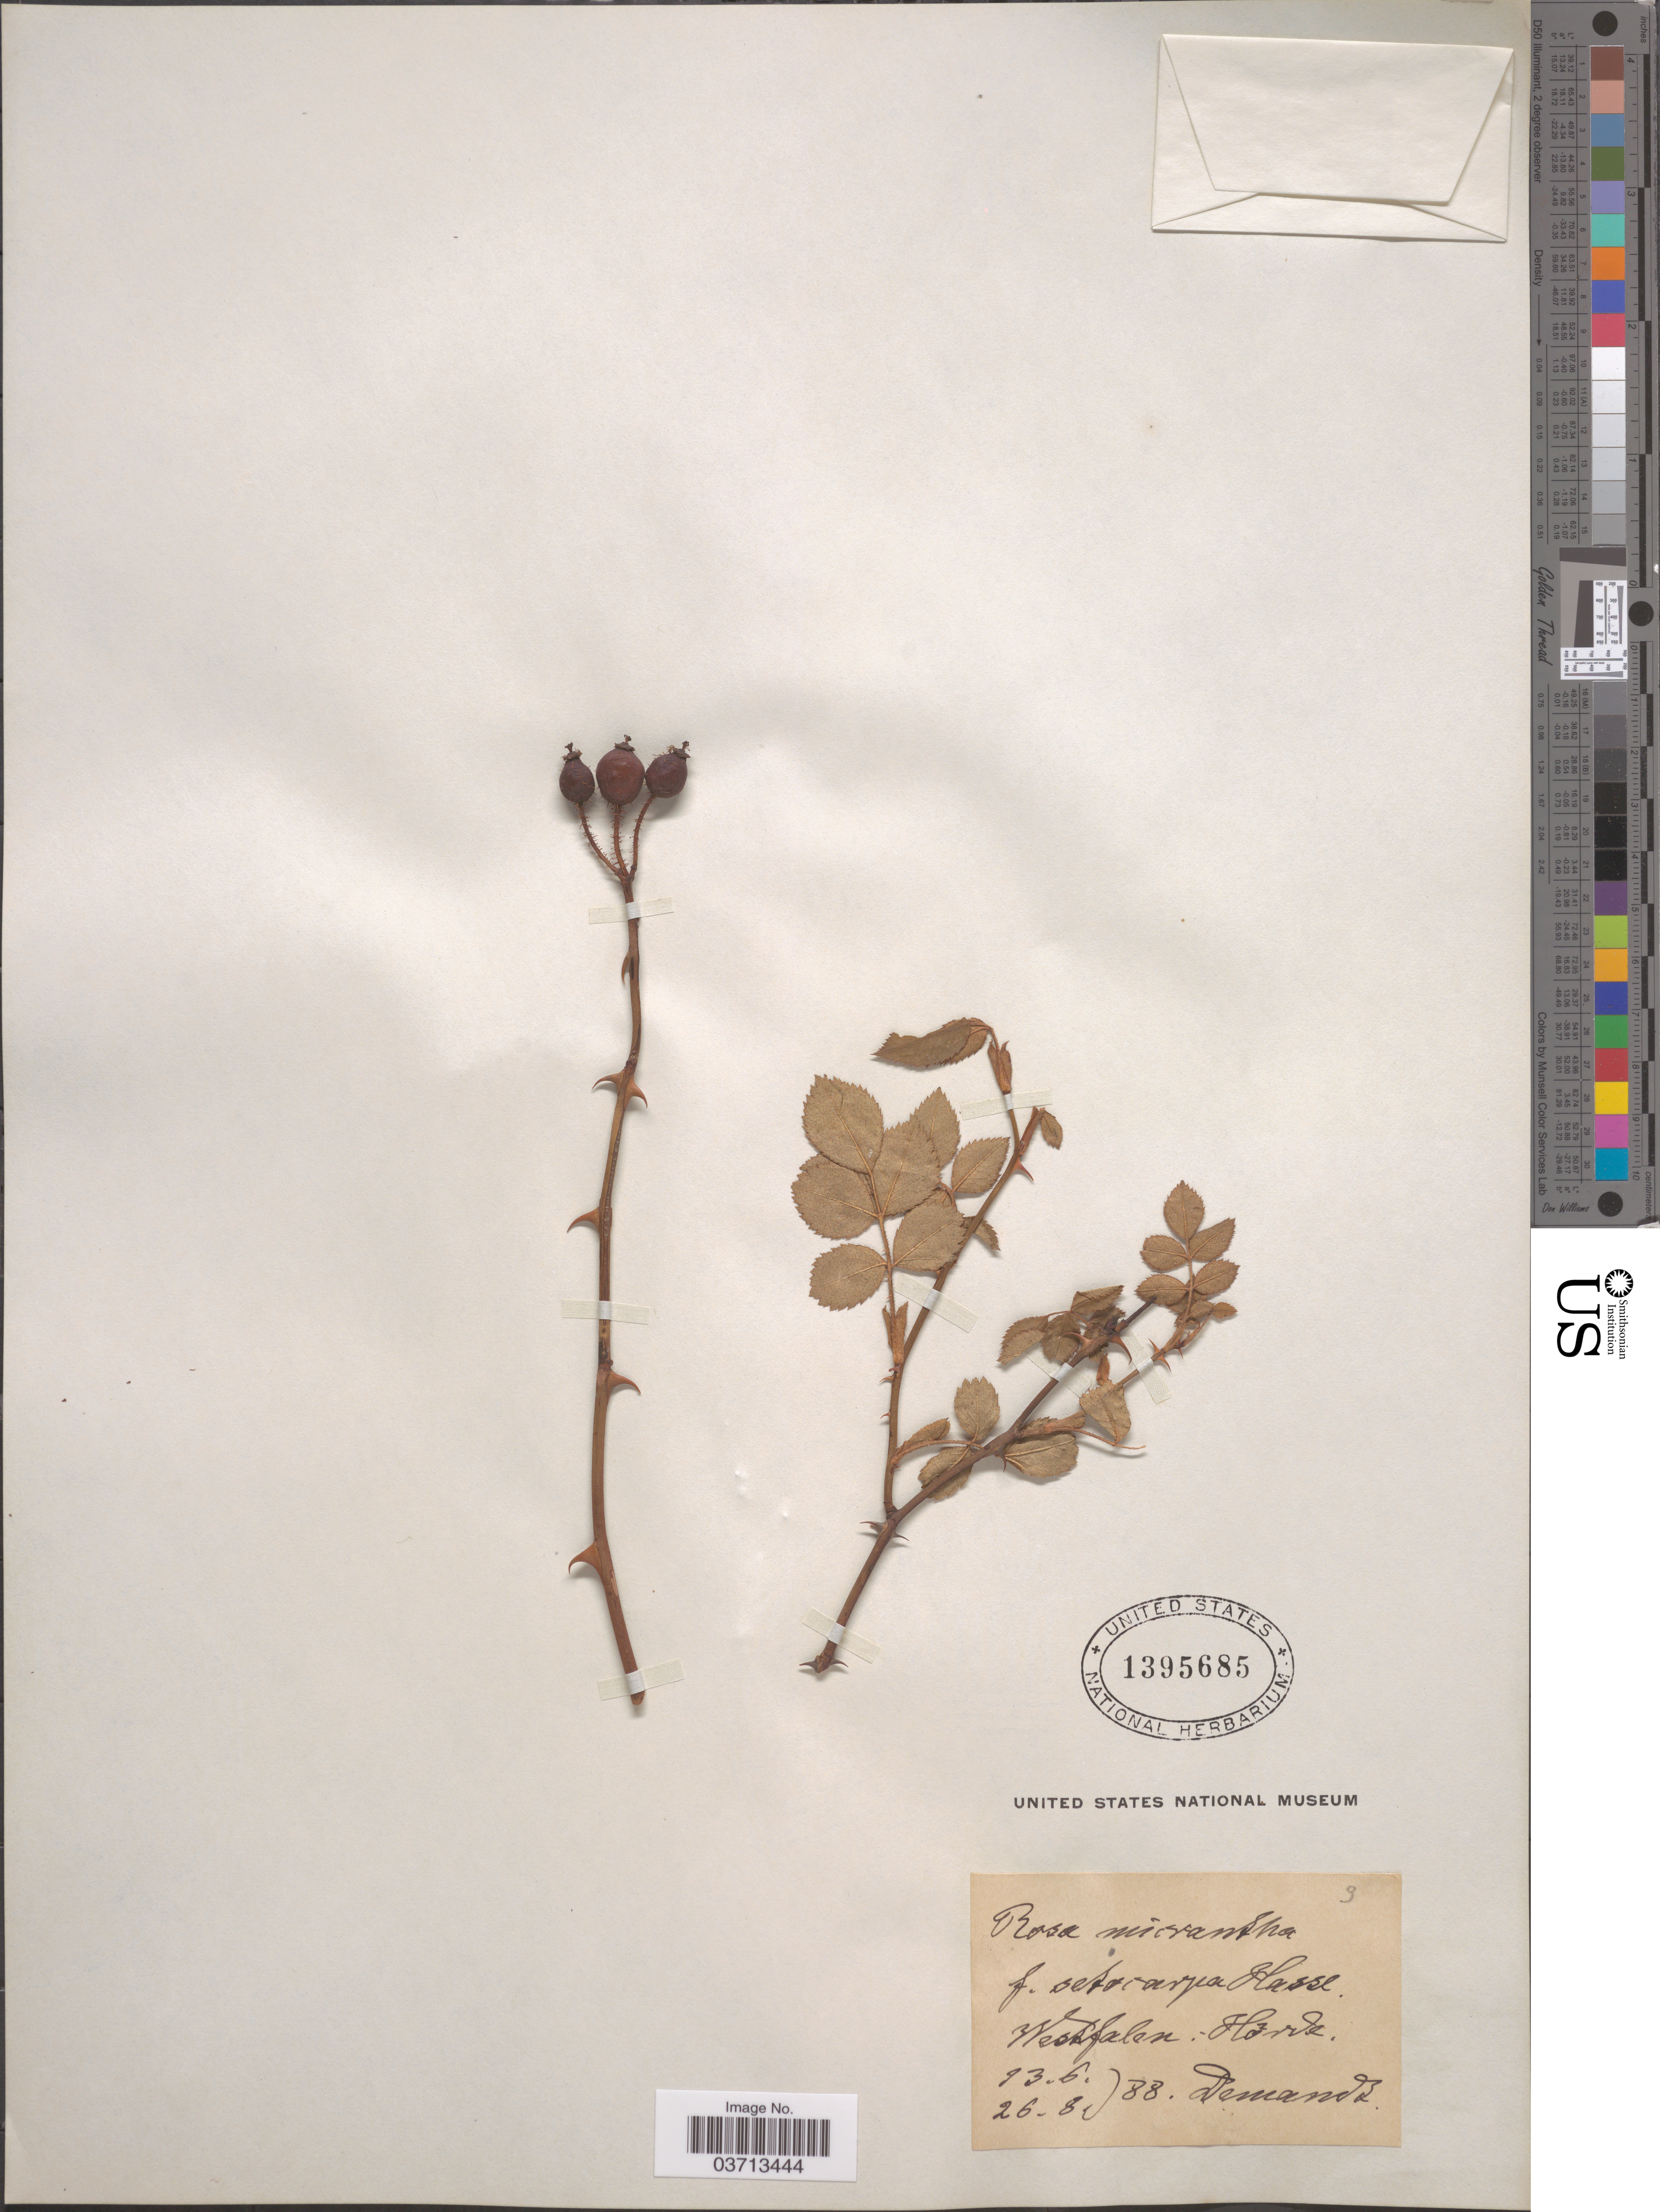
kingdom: Plantae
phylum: Tracheophyta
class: Magnoliopsida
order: Rosales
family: Rosaceae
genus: Rosa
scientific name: Rosa micrantha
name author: Borrer ex Small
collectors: -. Demandt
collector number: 3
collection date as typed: Transcribed d/m/y: 13/6/88 to 26/8/88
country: Germany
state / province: Nordrhein-Westfalen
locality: Westfalen: Hõrde.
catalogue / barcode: US 1395685